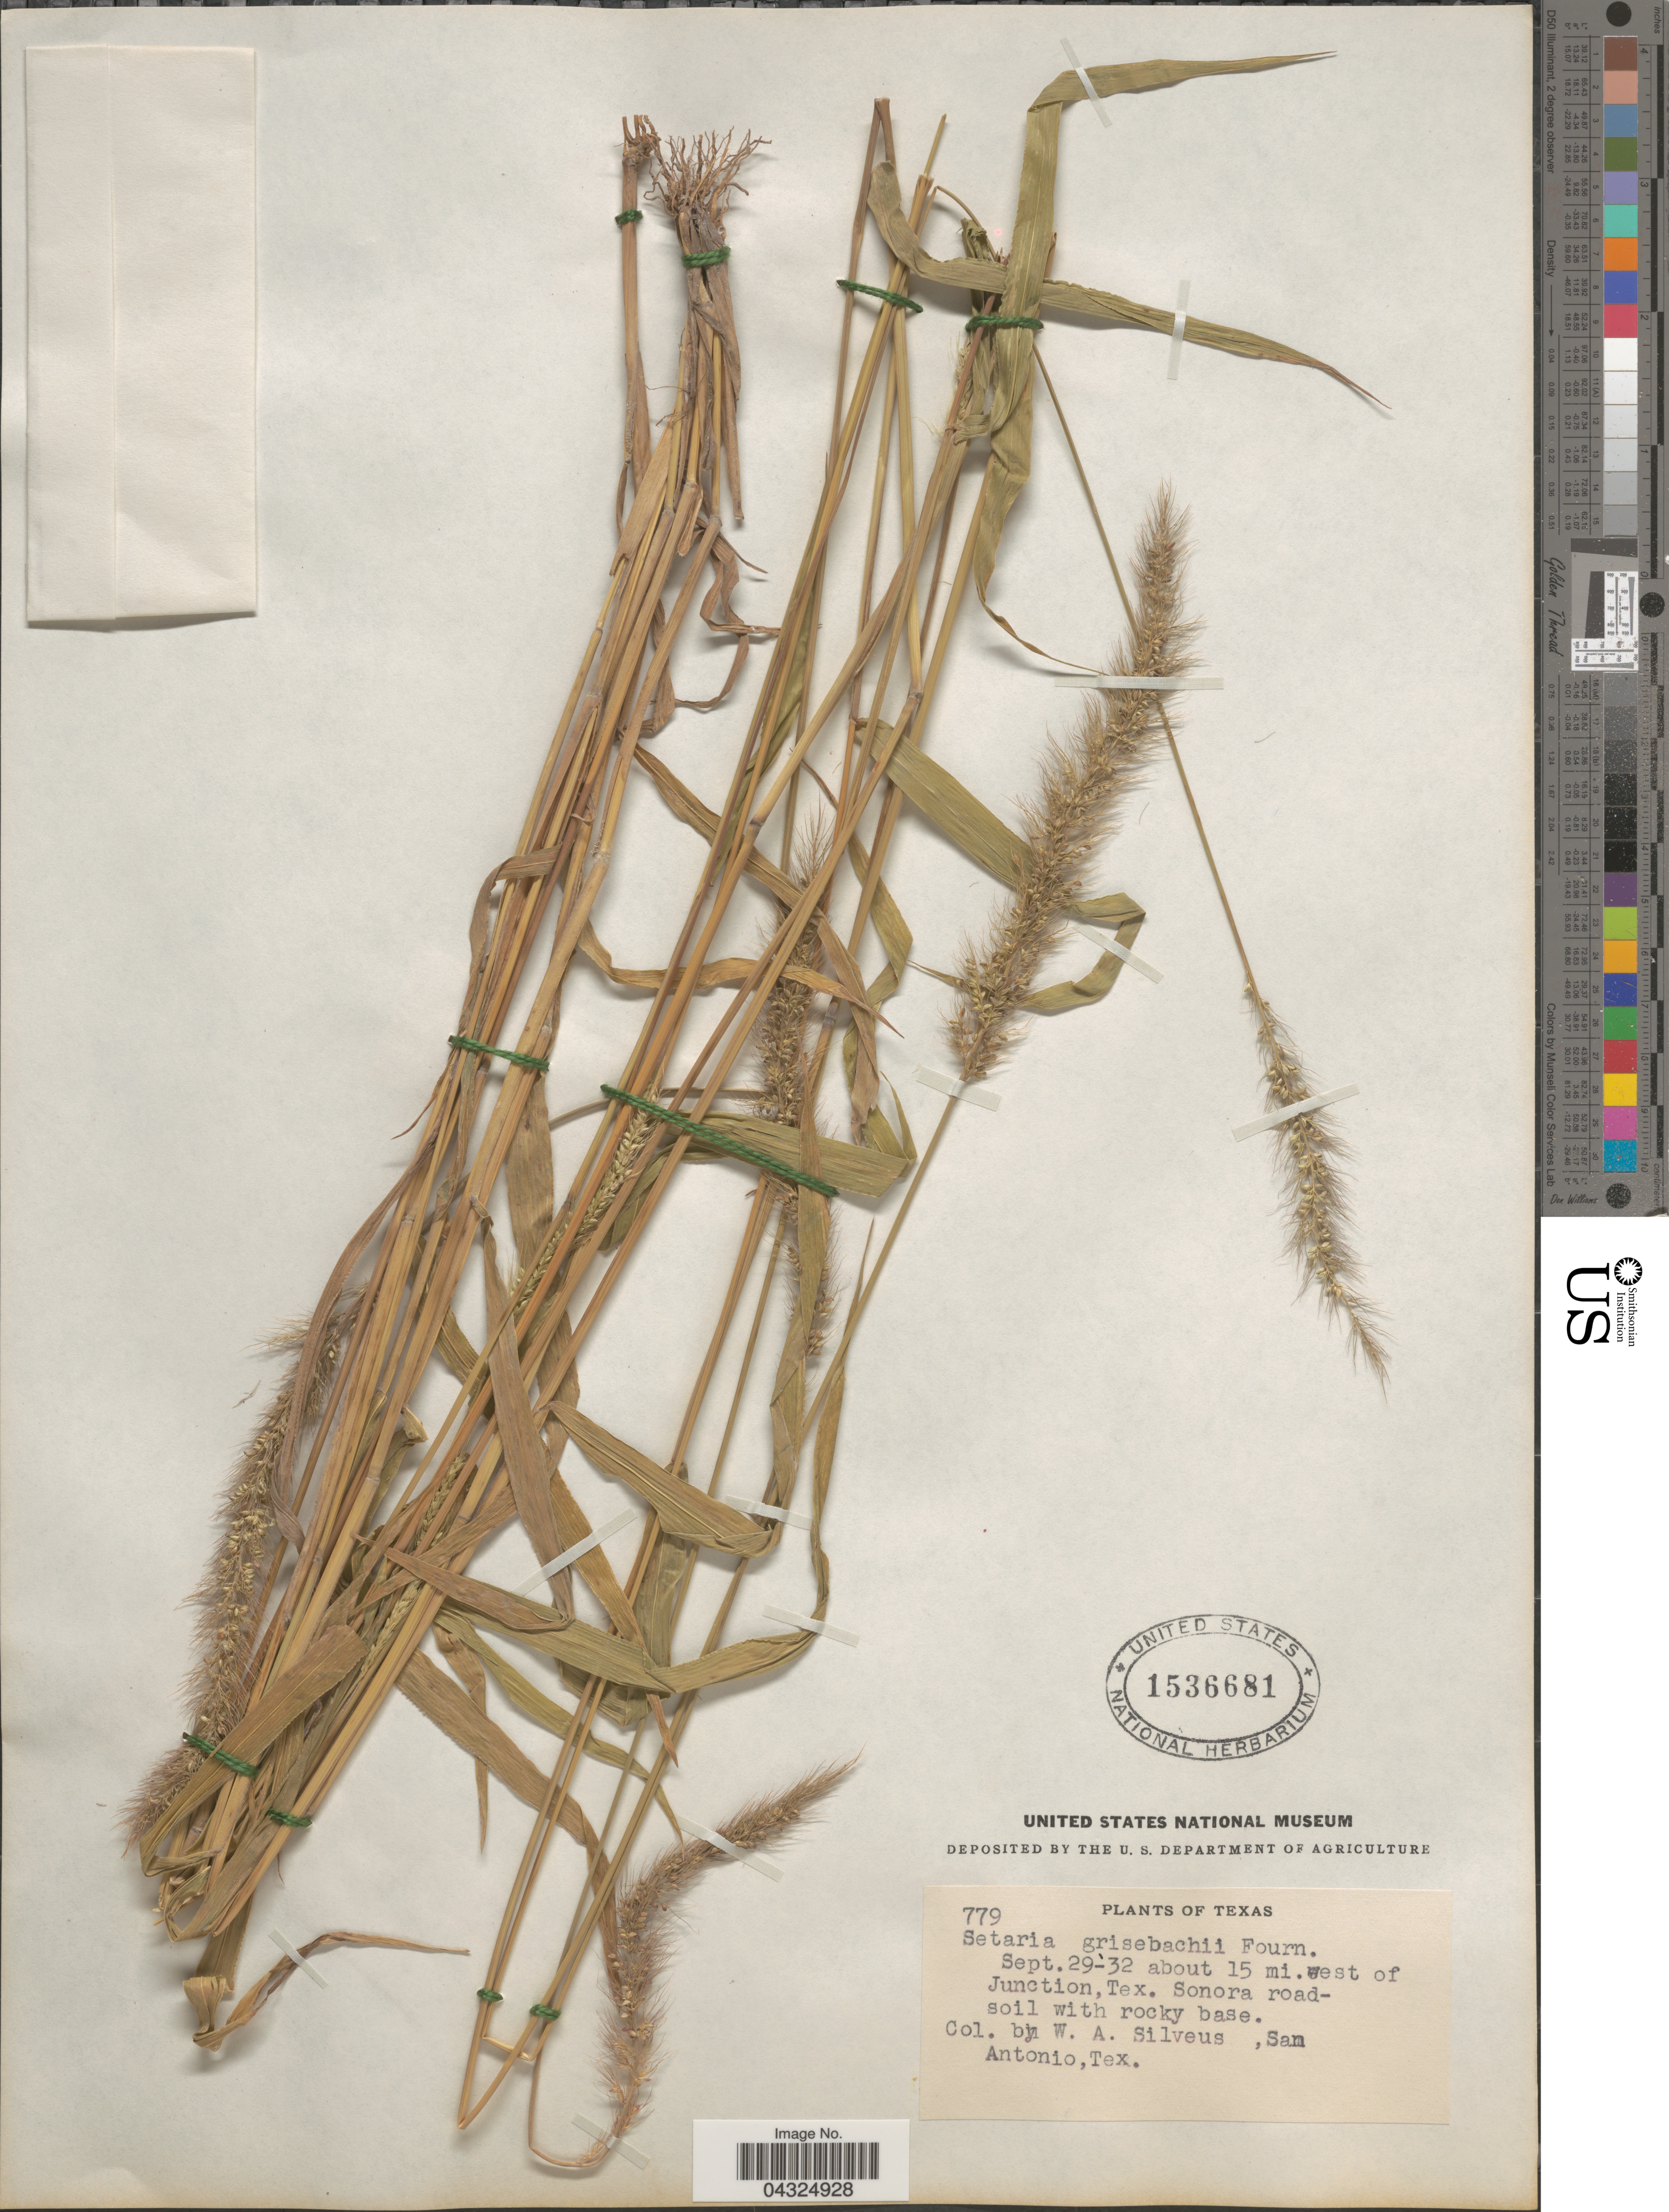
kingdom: Plantae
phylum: Tracheophyta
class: Liliopsida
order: Poales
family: Poaceae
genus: Setaria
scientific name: Setaria grisebachii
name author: E. Fourn.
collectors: W. Silveus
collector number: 779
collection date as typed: Transcribed d/m/y: 29/9/32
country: United States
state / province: Texas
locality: About 15 mi. west of Junction. Sonora road-soil with rocky base.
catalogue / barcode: US 1536681